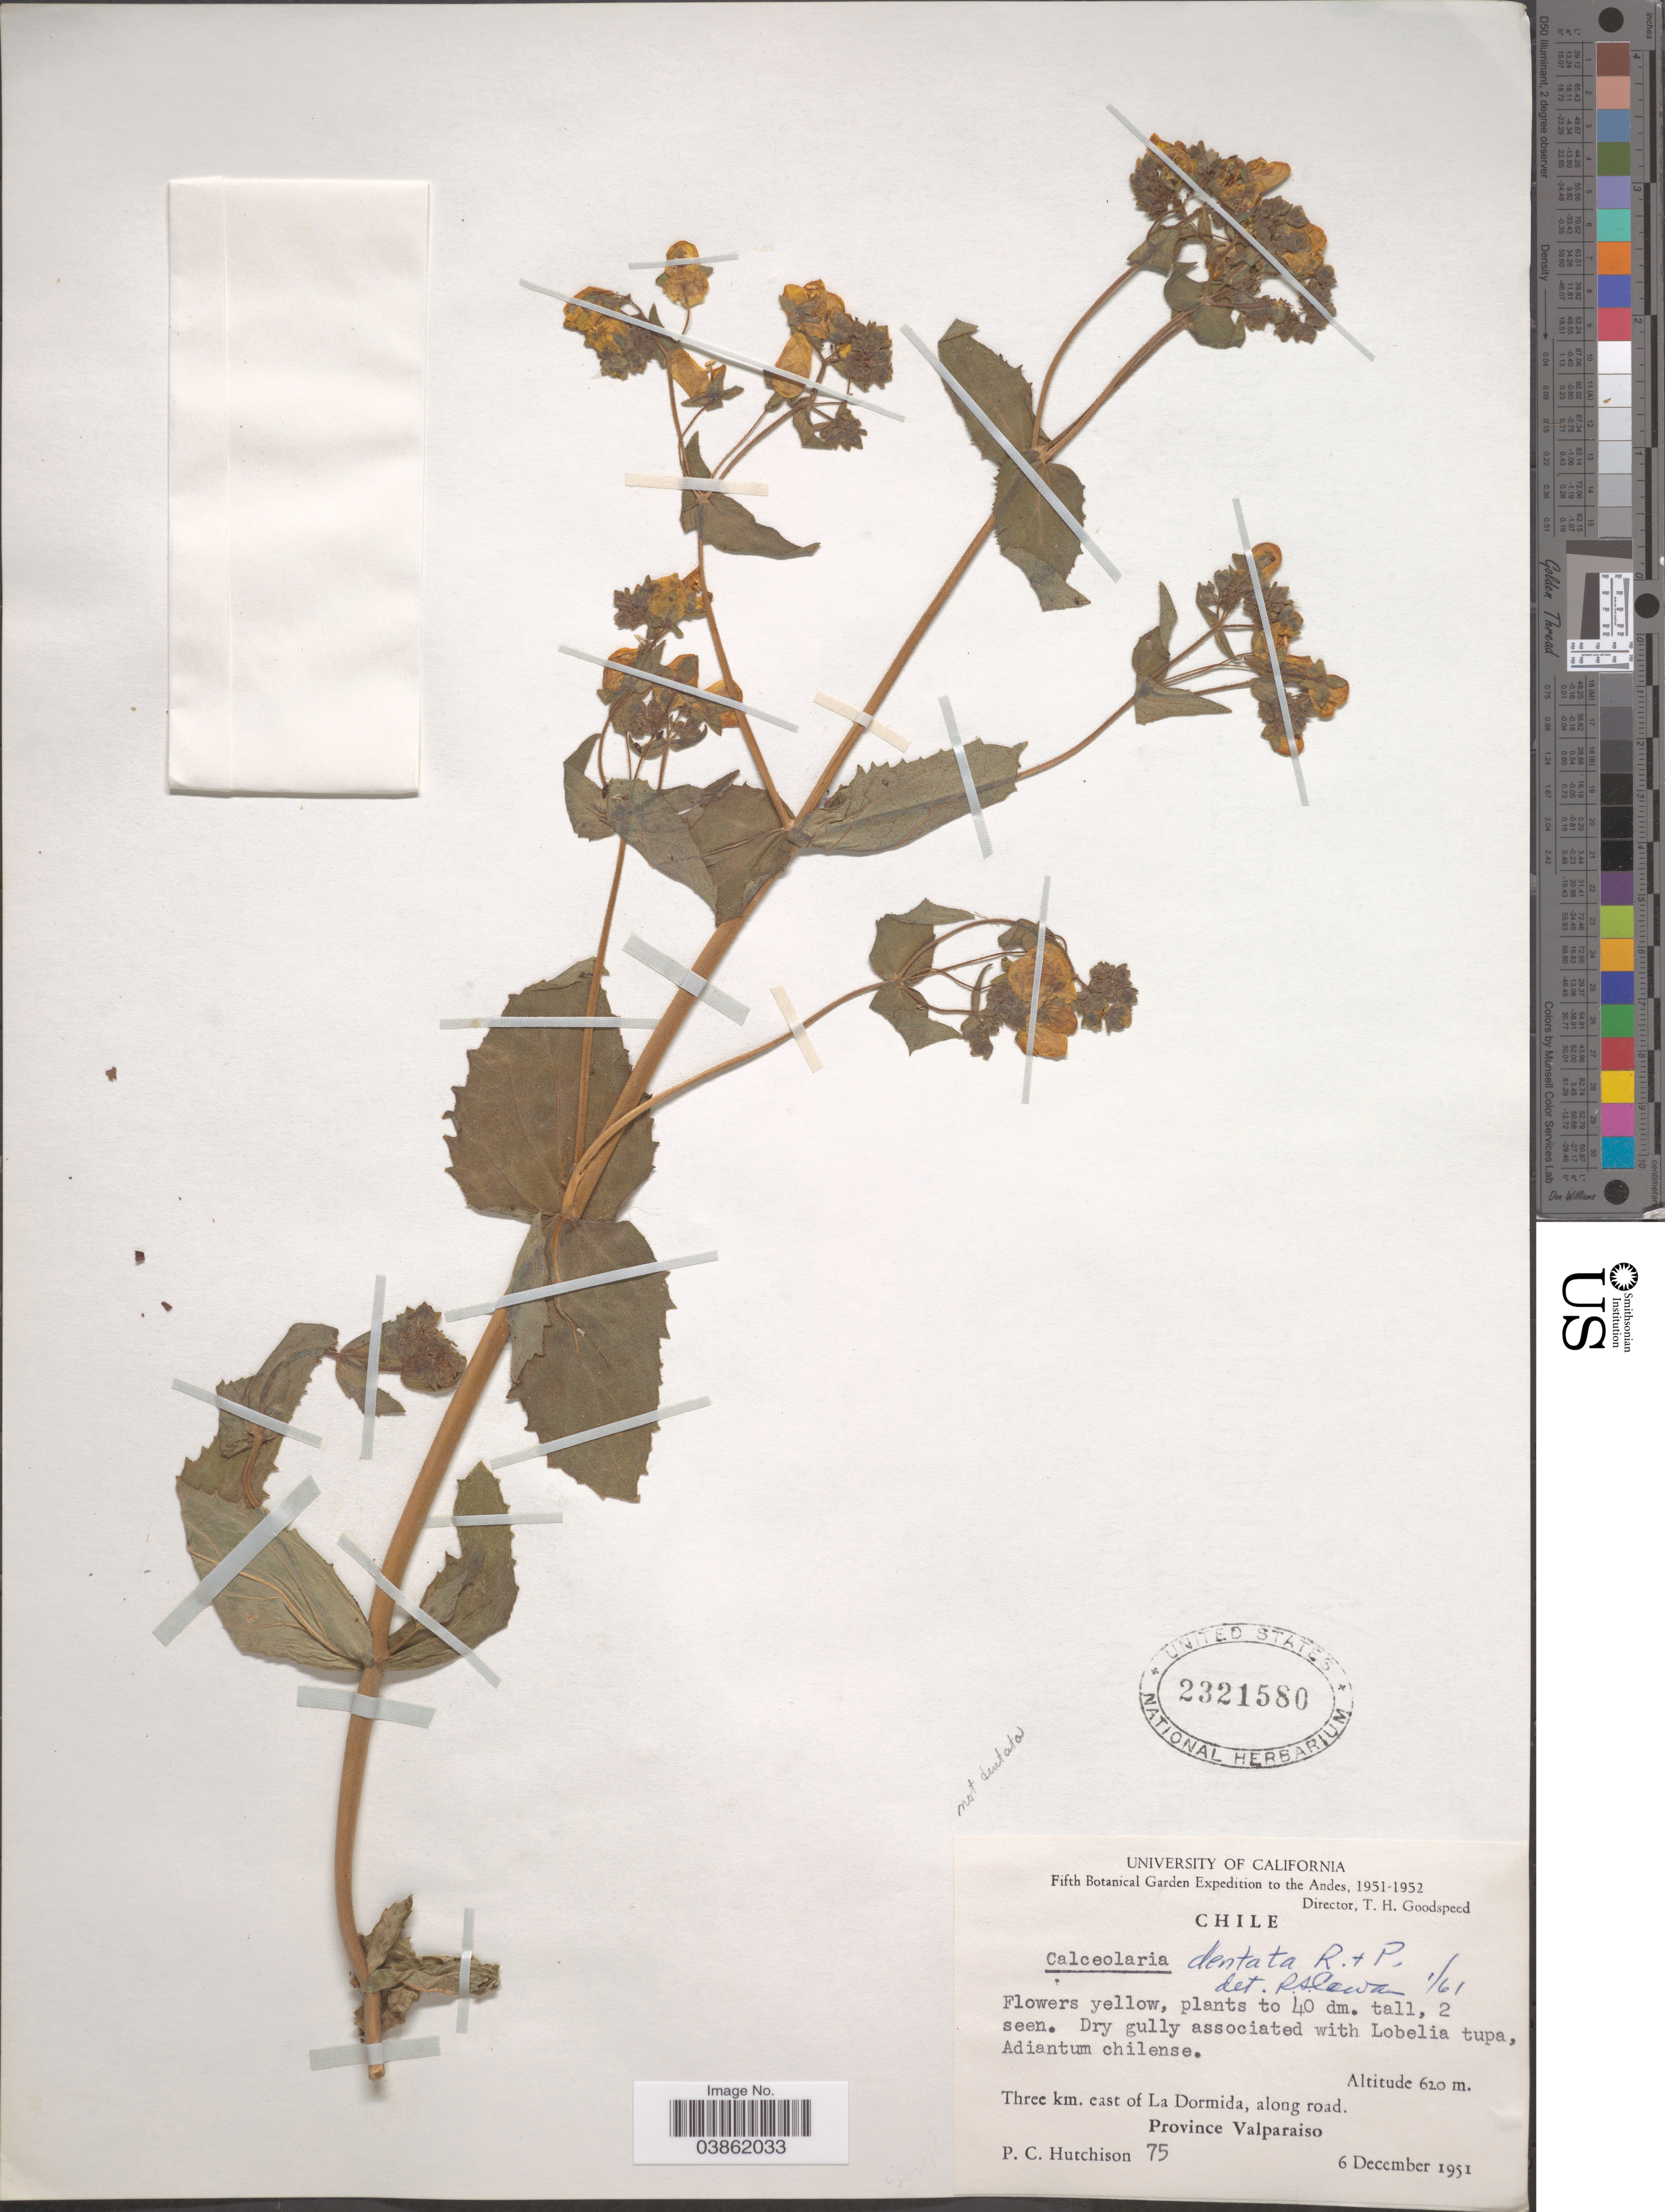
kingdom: Plantae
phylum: Tracheophyta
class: Magnoliopsida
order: Lamiales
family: Calceolariaceae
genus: Calceolaria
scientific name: Calceolaria dentata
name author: Ruiz & Pav.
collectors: P. C. Hutchison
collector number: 75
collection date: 1951-12-06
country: Chile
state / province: Valparaíso (V)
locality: The Andes. Three km. east of La Dormida, along road.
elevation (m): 620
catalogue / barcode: US 2321580